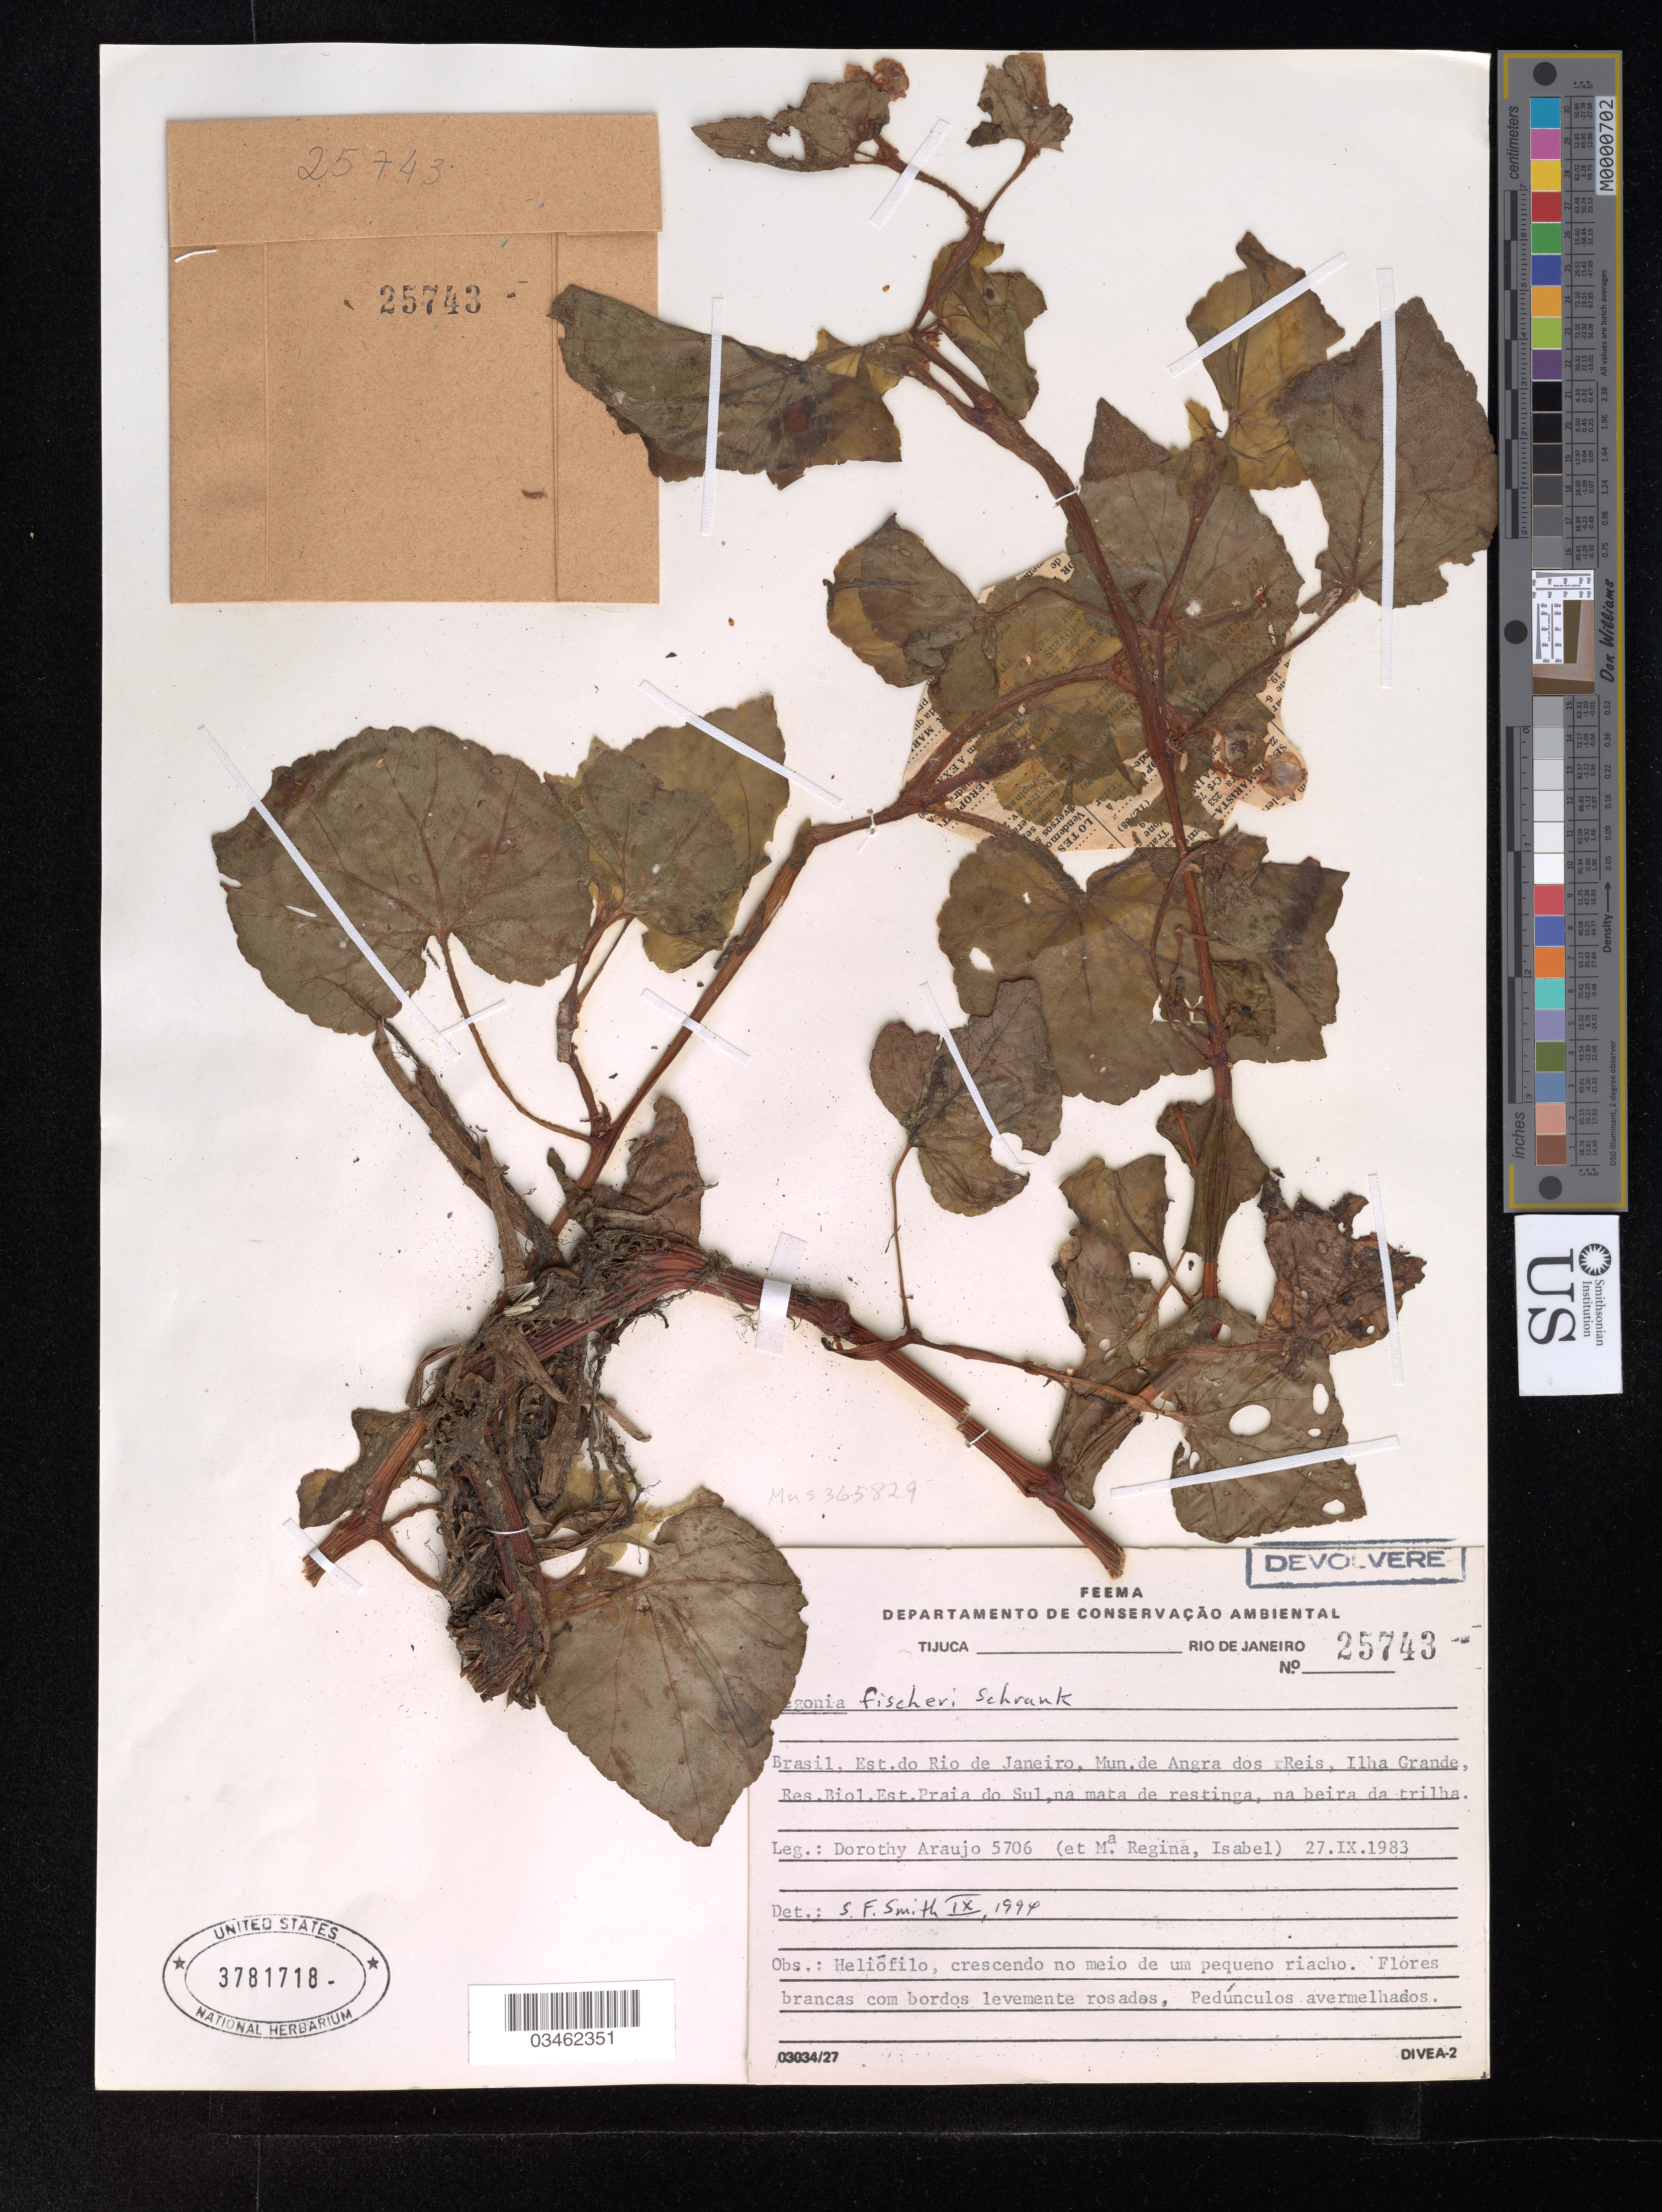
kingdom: Plantae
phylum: Tracheophyta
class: Magnoliopsida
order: Cucurbitales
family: Begoniaceae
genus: Begonia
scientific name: Begonia fischeri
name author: Schrank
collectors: D. Araujó, M. Regina & Isabel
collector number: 25743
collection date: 1983-09-27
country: Brazil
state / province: Rio de Janeiro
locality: Mun. de Angra dos Reis, Ilha Grande, Res. Biol. Est. Praia do Sul, na mata de restinga, na beira da trilha.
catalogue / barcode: US 781718